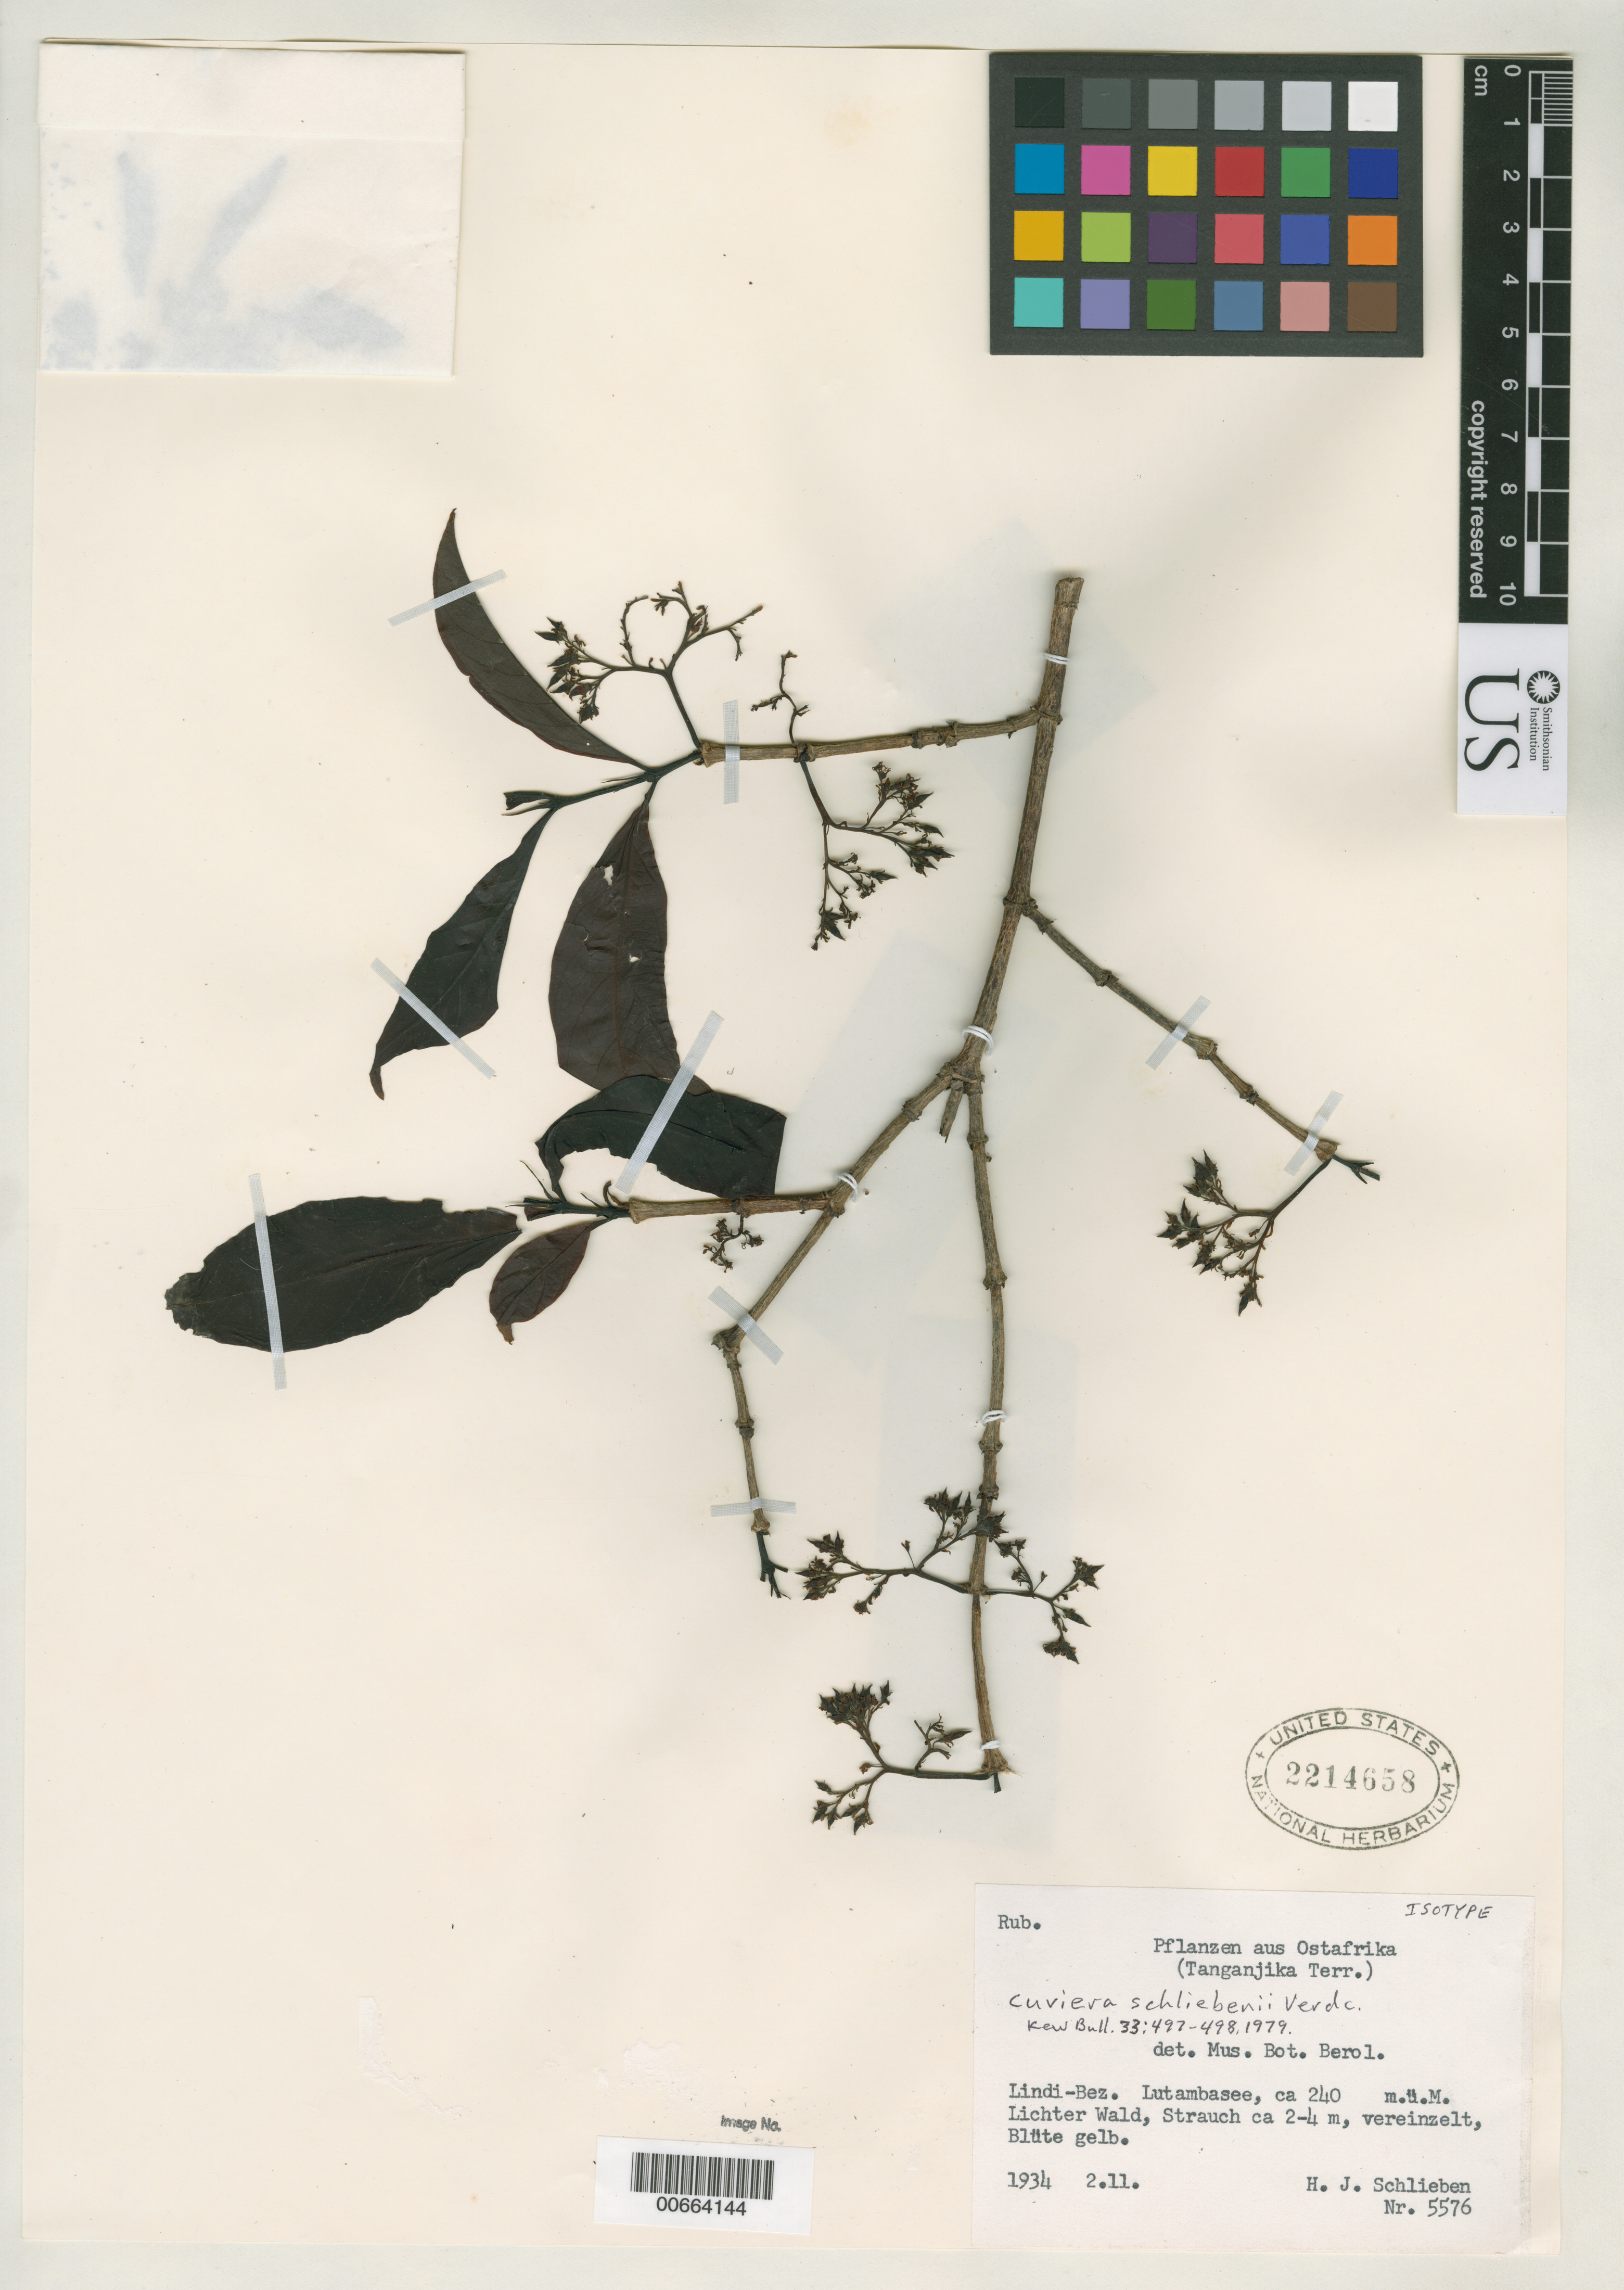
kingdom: Plantae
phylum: Tracheophyta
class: Magnoliopsida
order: Gentianales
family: Rubiaceae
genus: Cuviera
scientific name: Cuviera schliebenii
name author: Verdc.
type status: Isotype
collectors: H. J. Schlieben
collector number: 5576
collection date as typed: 02 Nov 1934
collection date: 1934-11-02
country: Tanzania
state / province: Lindi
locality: Lindi-Bez. Lutambasee ca. 240 m.u.M. Lichter Wald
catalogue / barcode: US 2214658